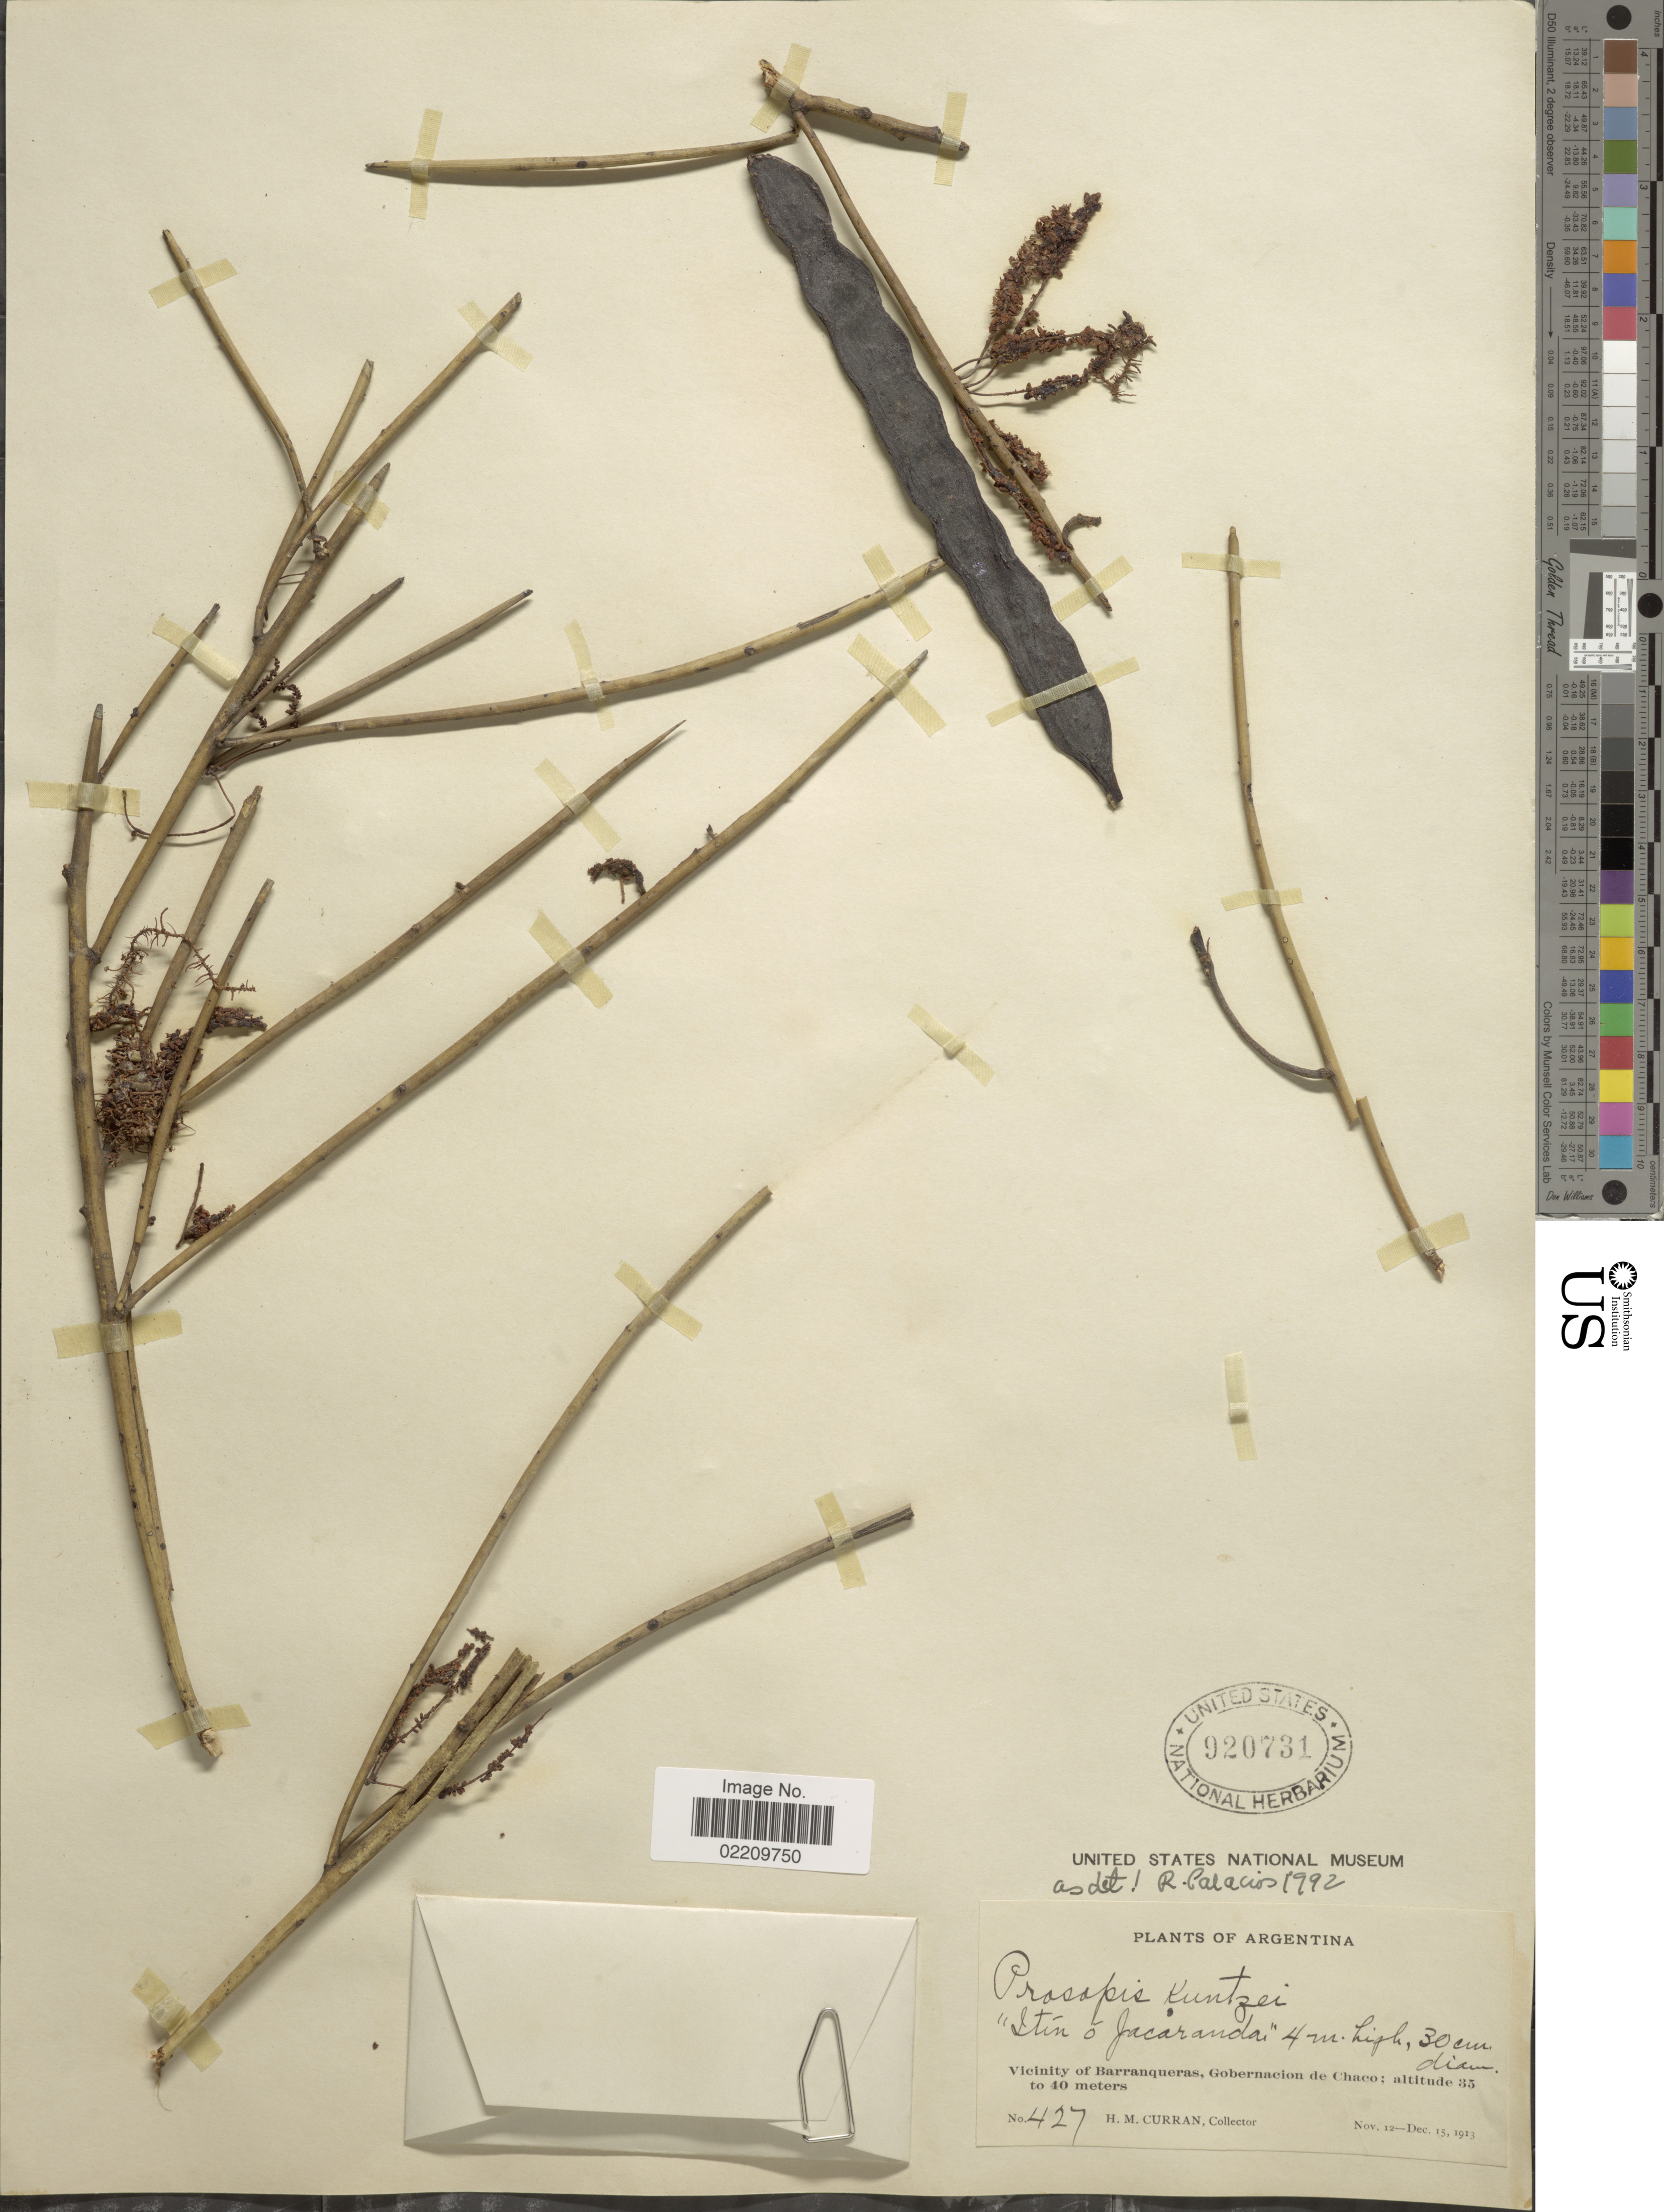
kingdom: Plantae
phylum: Tracheophyta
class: Magnoliopsida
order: Fabales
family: Fabaceae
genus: Neltuma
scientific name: Neltuma kuntzei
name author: (Harms ex Kuntze) C. E. Hughes & G.P. Lewis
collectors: H. M. Curran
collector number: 427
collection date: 1913-11-12/1913-12-15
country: Argentina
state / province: Chaco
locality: Vicinity of Barranqueras, Gobernacion de Chaco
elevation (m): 35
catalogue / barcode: US 920731